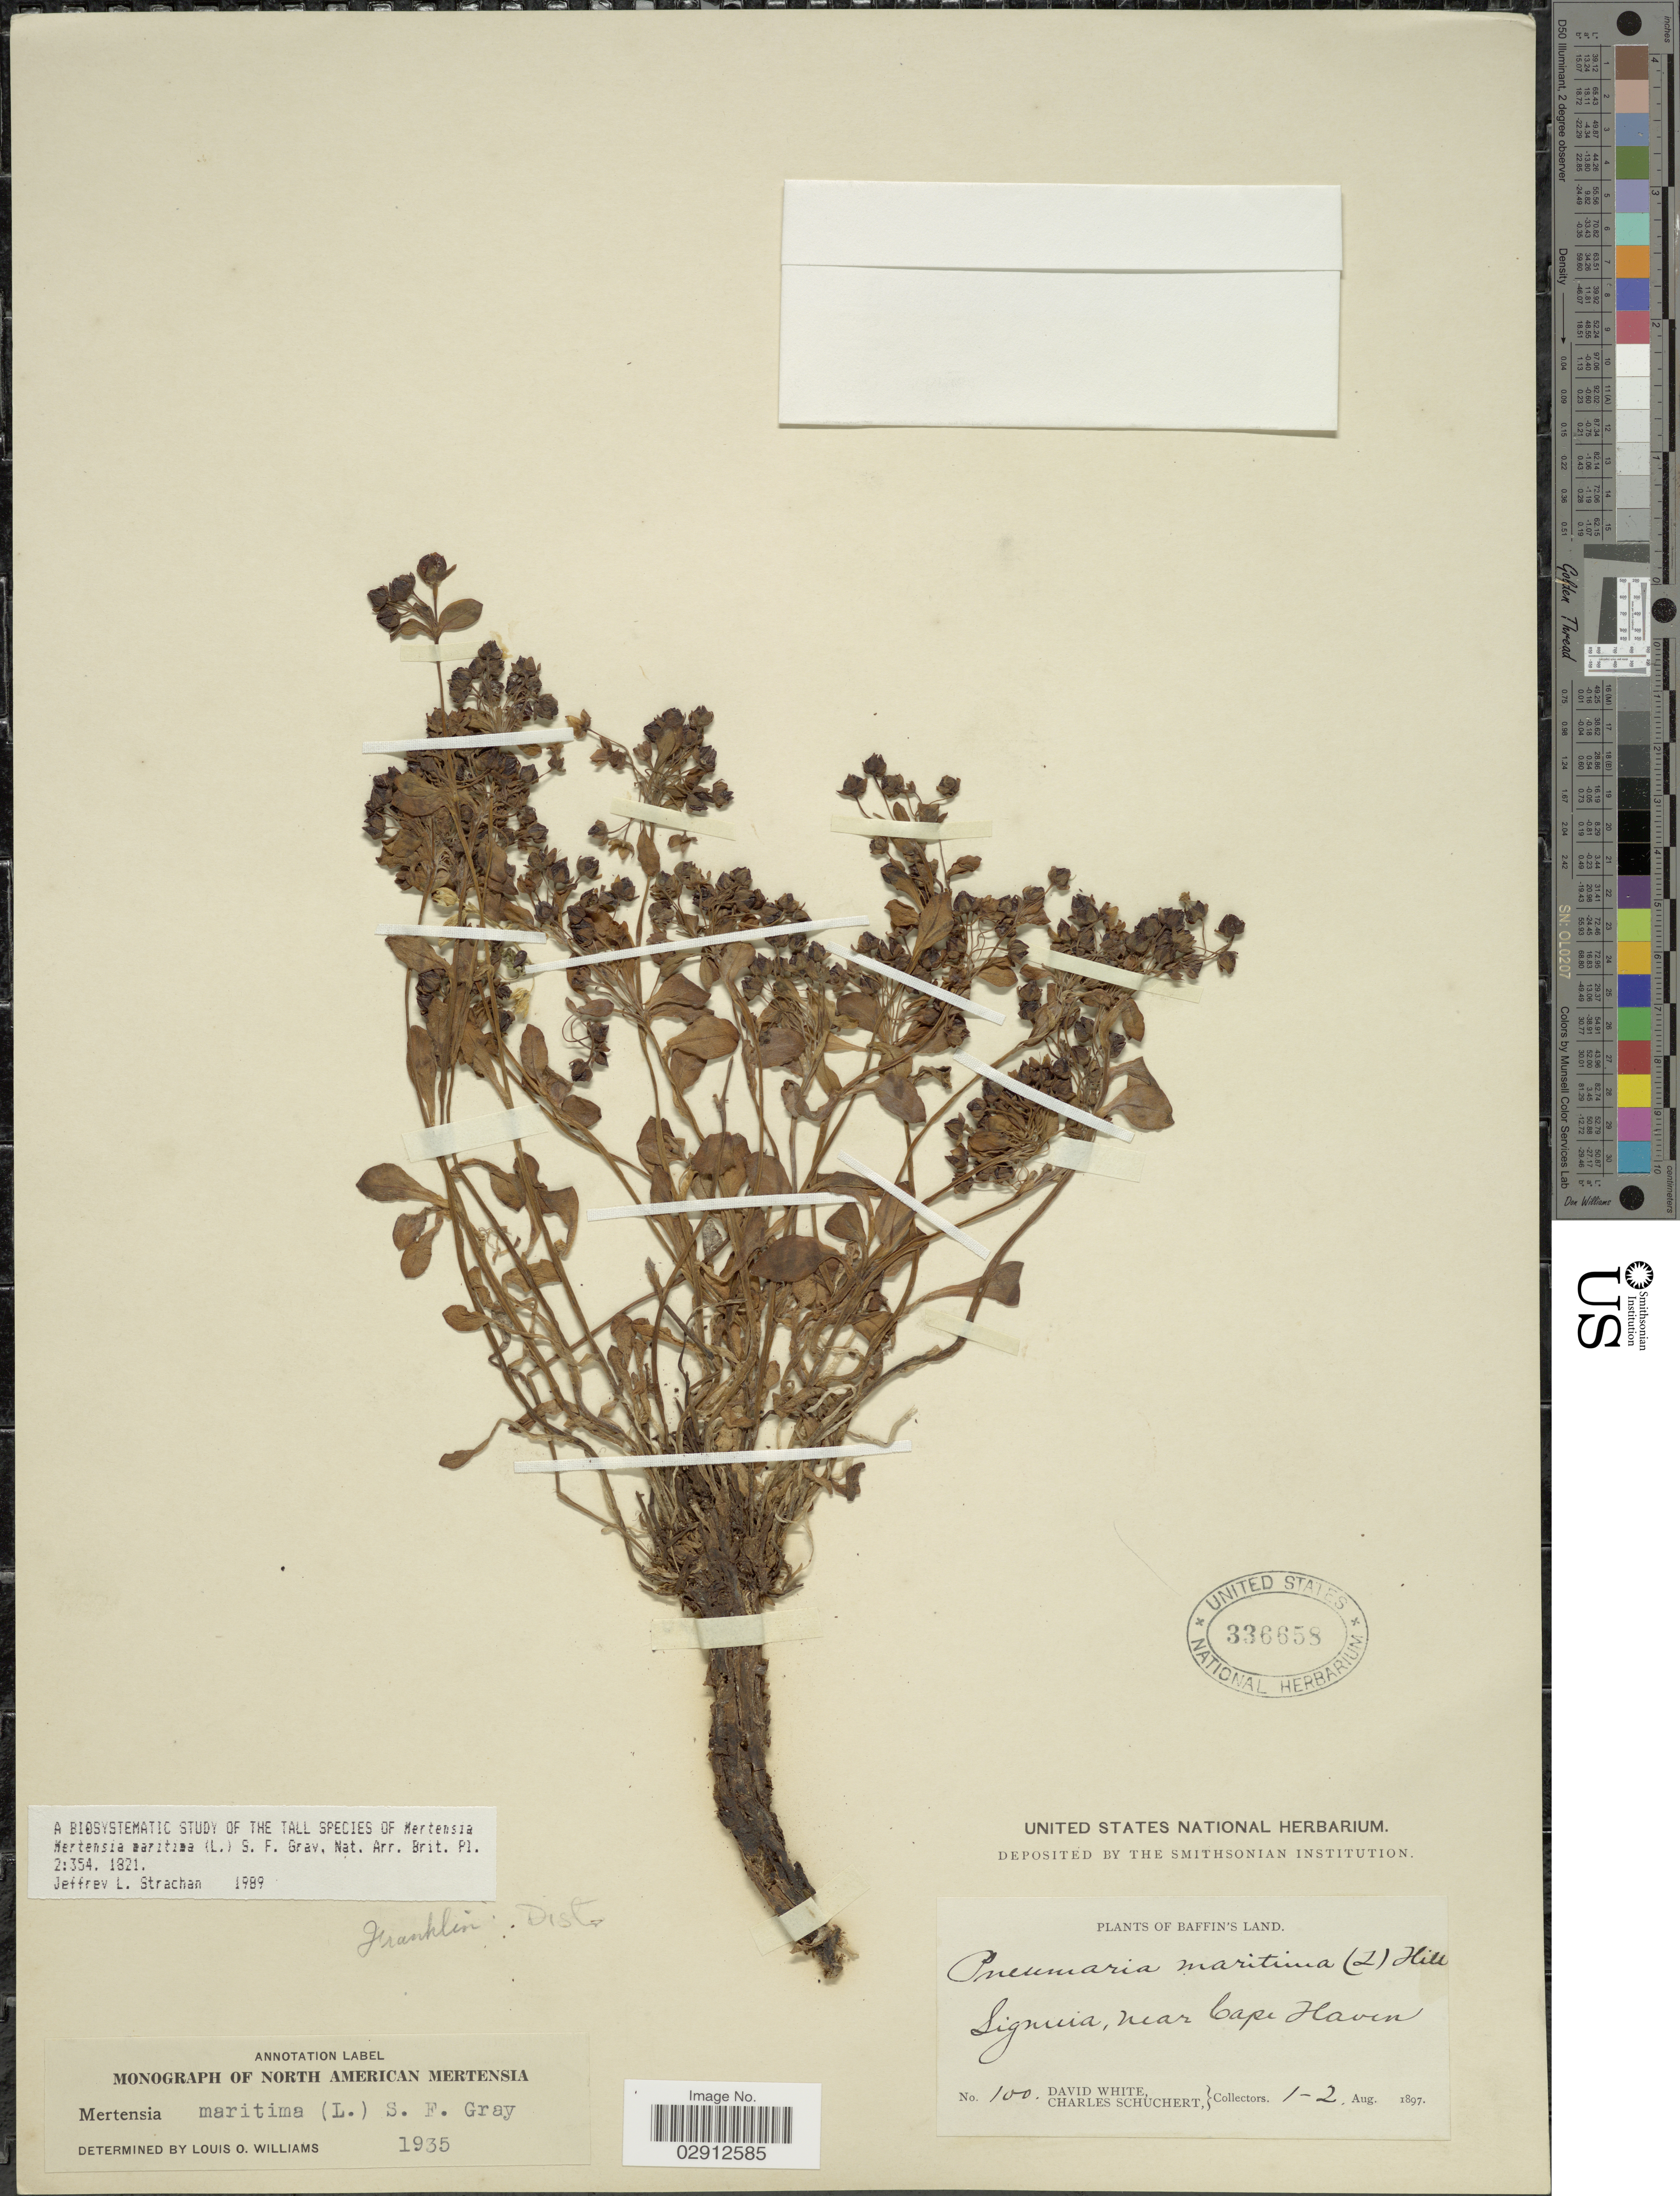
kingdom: Plantae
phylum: Tracheophyta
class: Magnoliopsida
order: Boraginales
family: Boraginaceae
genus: Mertensia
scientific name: Mertensia maritima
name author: (L.) S.F. Gray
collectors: D. White & C. Schuchert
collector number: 100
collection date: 1897-08-01/1897-08-02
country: Canada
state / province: Nunavut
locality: Baffin's Land, Signuia, near Cape Haven.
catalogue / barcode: US 336658